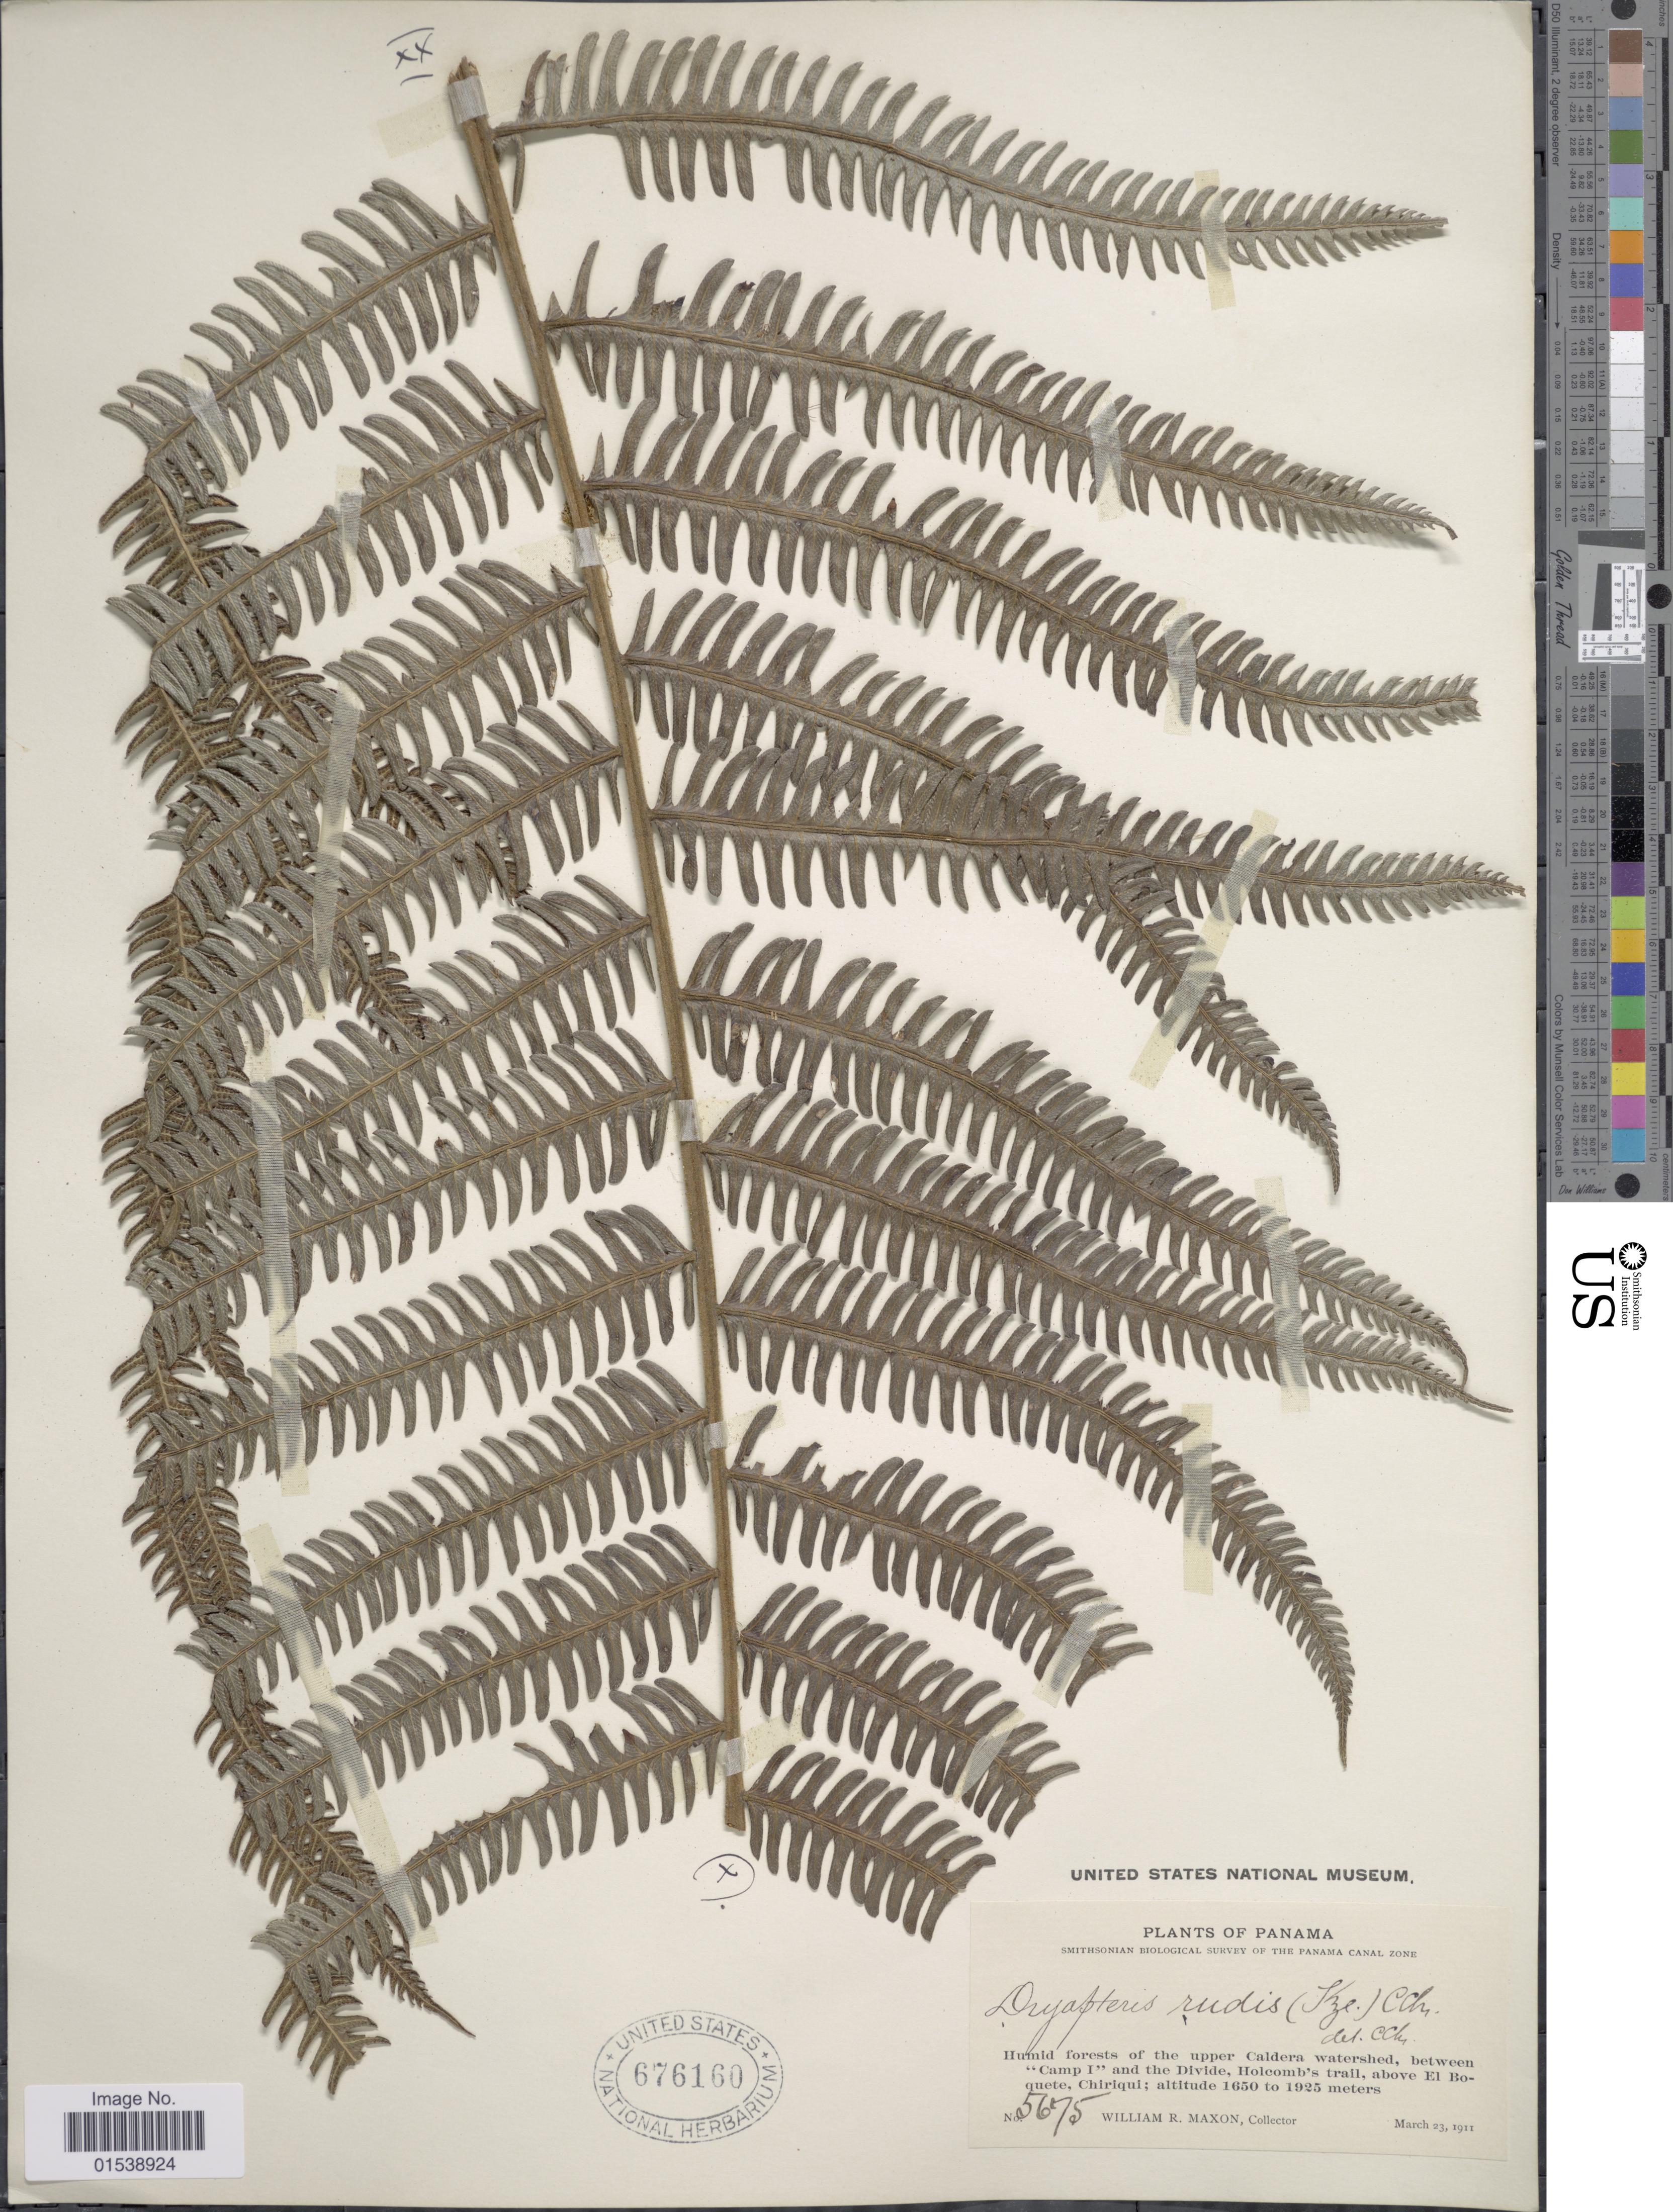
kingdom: Plantae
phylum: Tracheophyta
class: Polypodiopsida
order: Polypodiales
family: Thelypteridaceae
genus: Amauropelta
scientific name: Amauropelta rudis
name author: (Kunze) Pic. Serm.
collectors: W. R. Maxon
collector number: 5675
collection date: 1911-03-23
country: Panama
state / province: Chiriqui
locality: Humid forests of the upper Caldera watershed, between Camp 1 and the Divide, Holcomb's trail, above El Boquete, Chiriqui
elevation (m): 1650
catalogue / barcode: US 676160